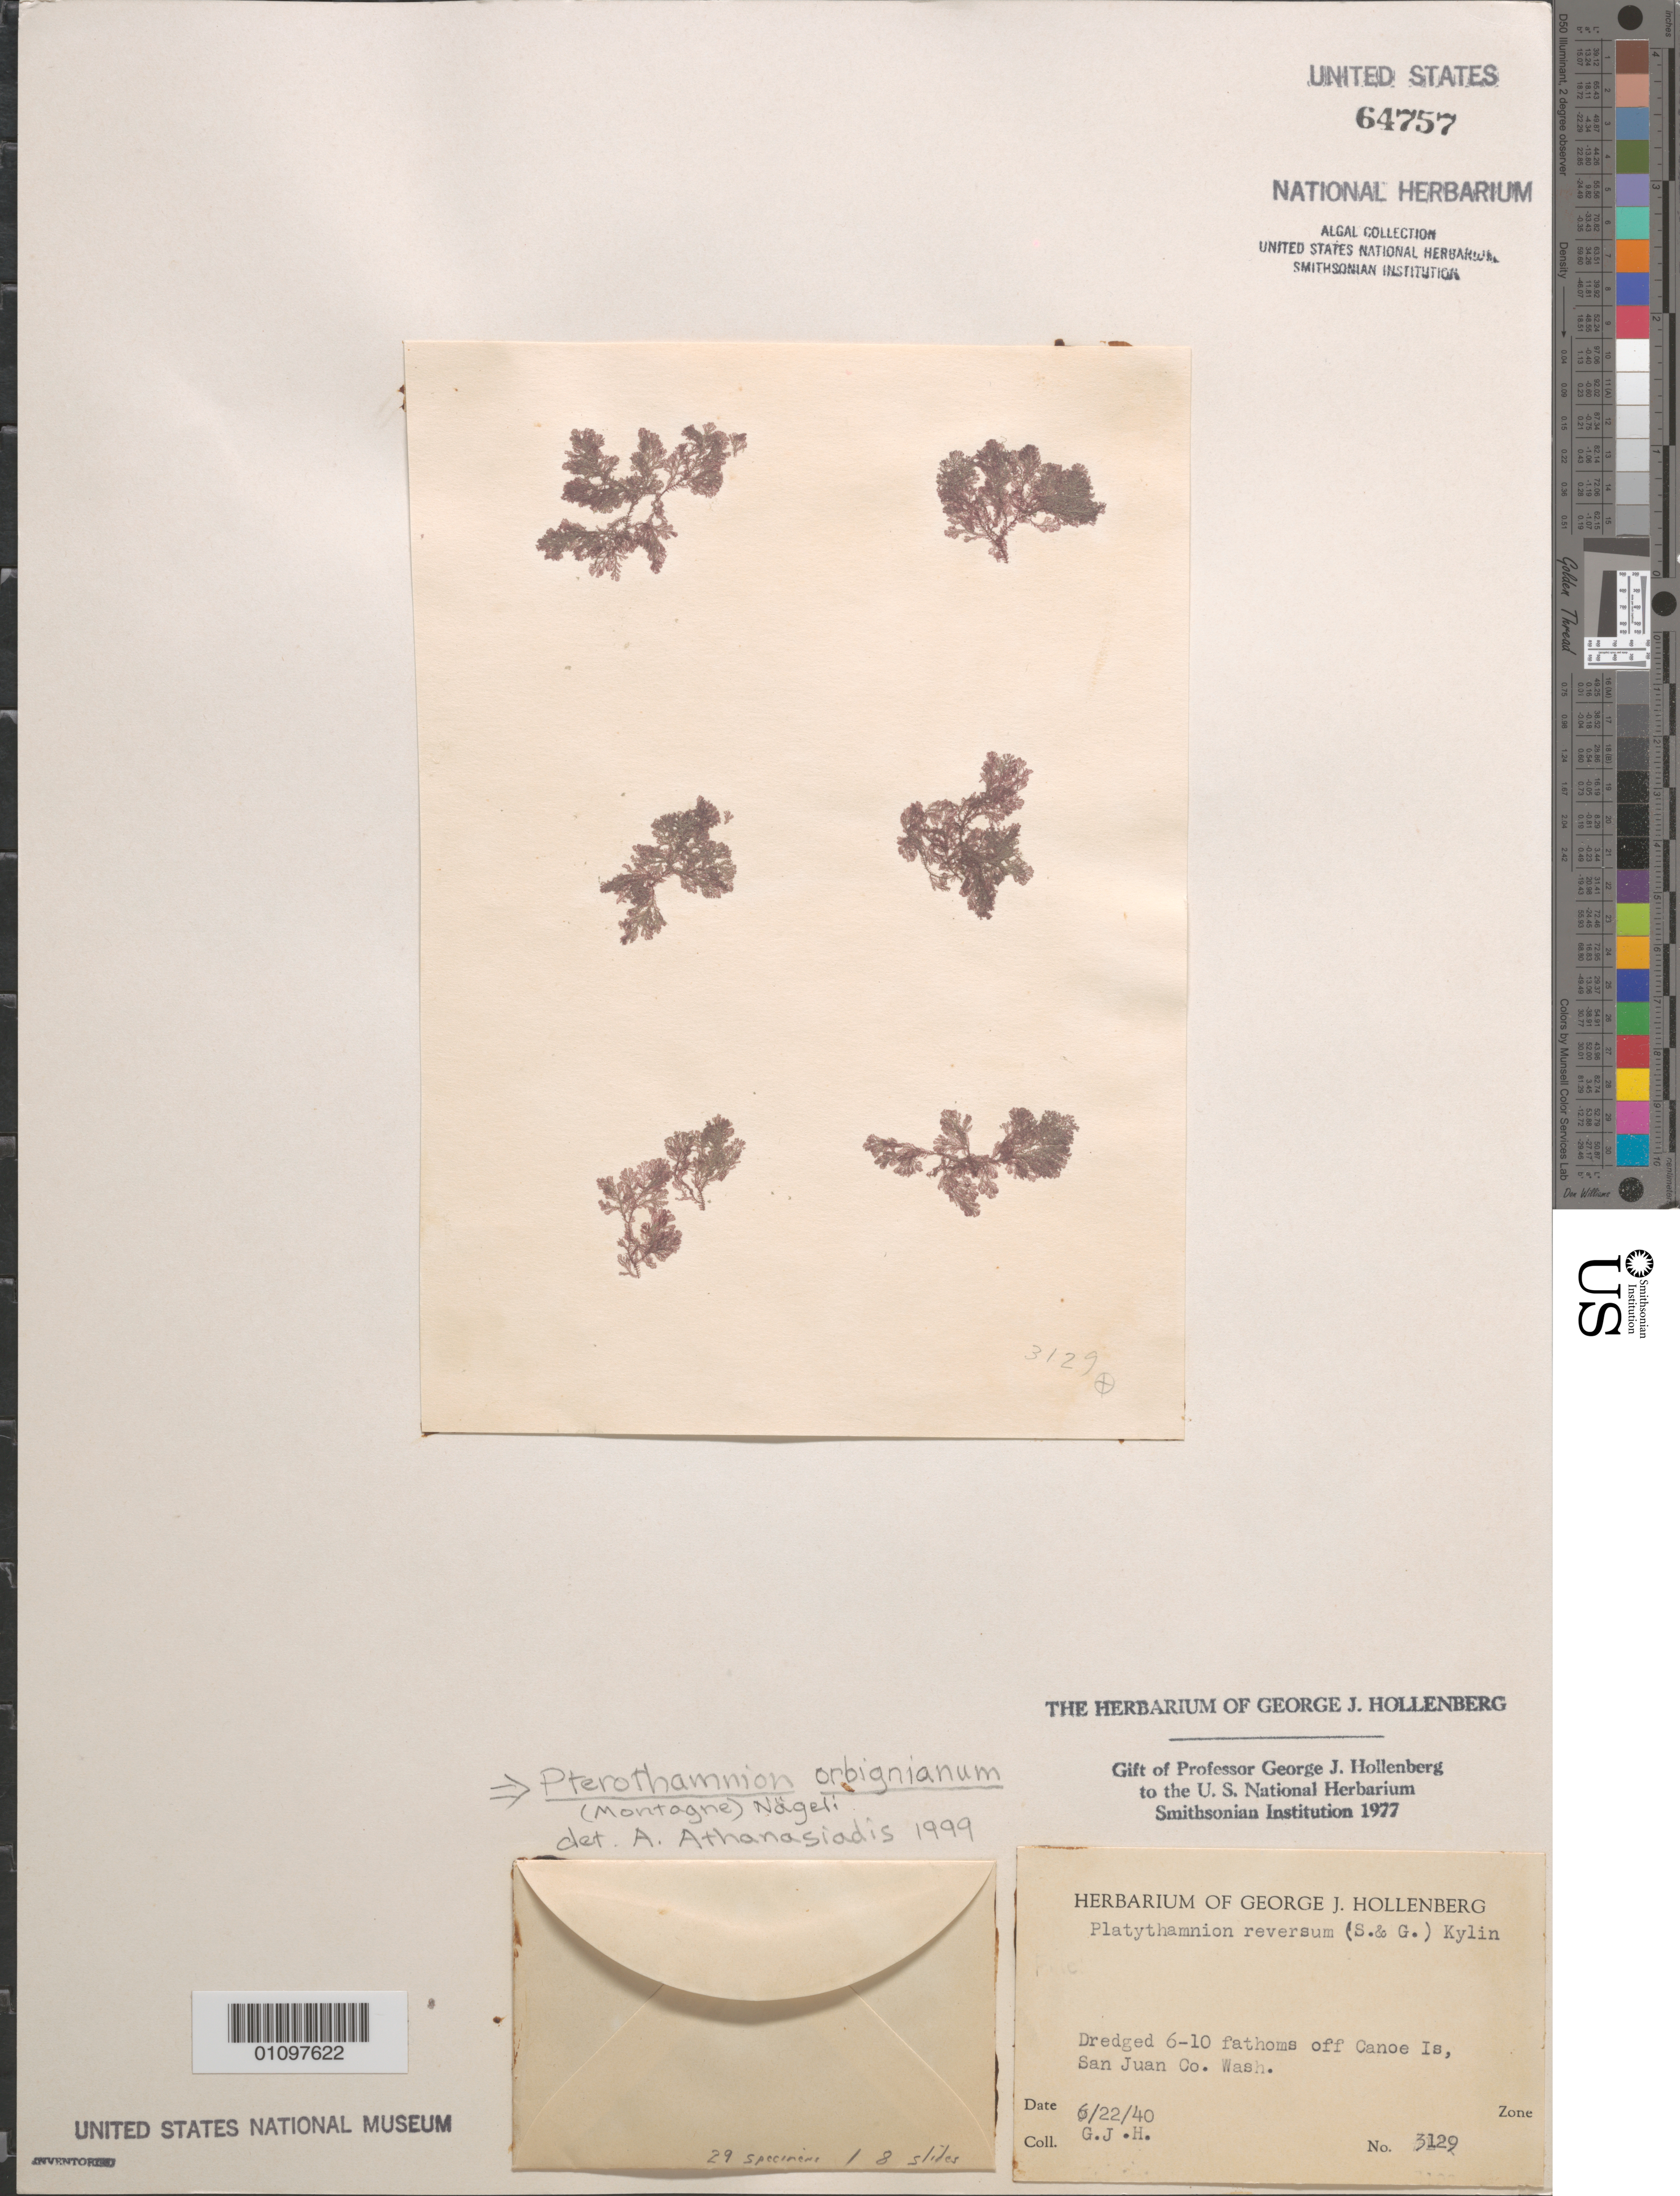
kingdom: Plantae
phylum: Rhodophyta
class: Florideophyceae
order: Ceramiales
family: Ceramiaceae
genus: Pterothamnion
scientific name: Pterothamnion orbignianum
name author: (Mont.) Näg.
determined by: Athanasiadis, A., (GOTEX), Gothenburg University (SWEDEN)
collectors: G. Hollenberg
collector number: GJH 3129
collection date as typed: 22 Jun 1940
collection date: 1940-06-22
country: United States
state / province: Washington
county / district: San Juan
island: San Juan Island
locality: Friday Harbor, off Canoe Island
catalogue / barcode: US 64757